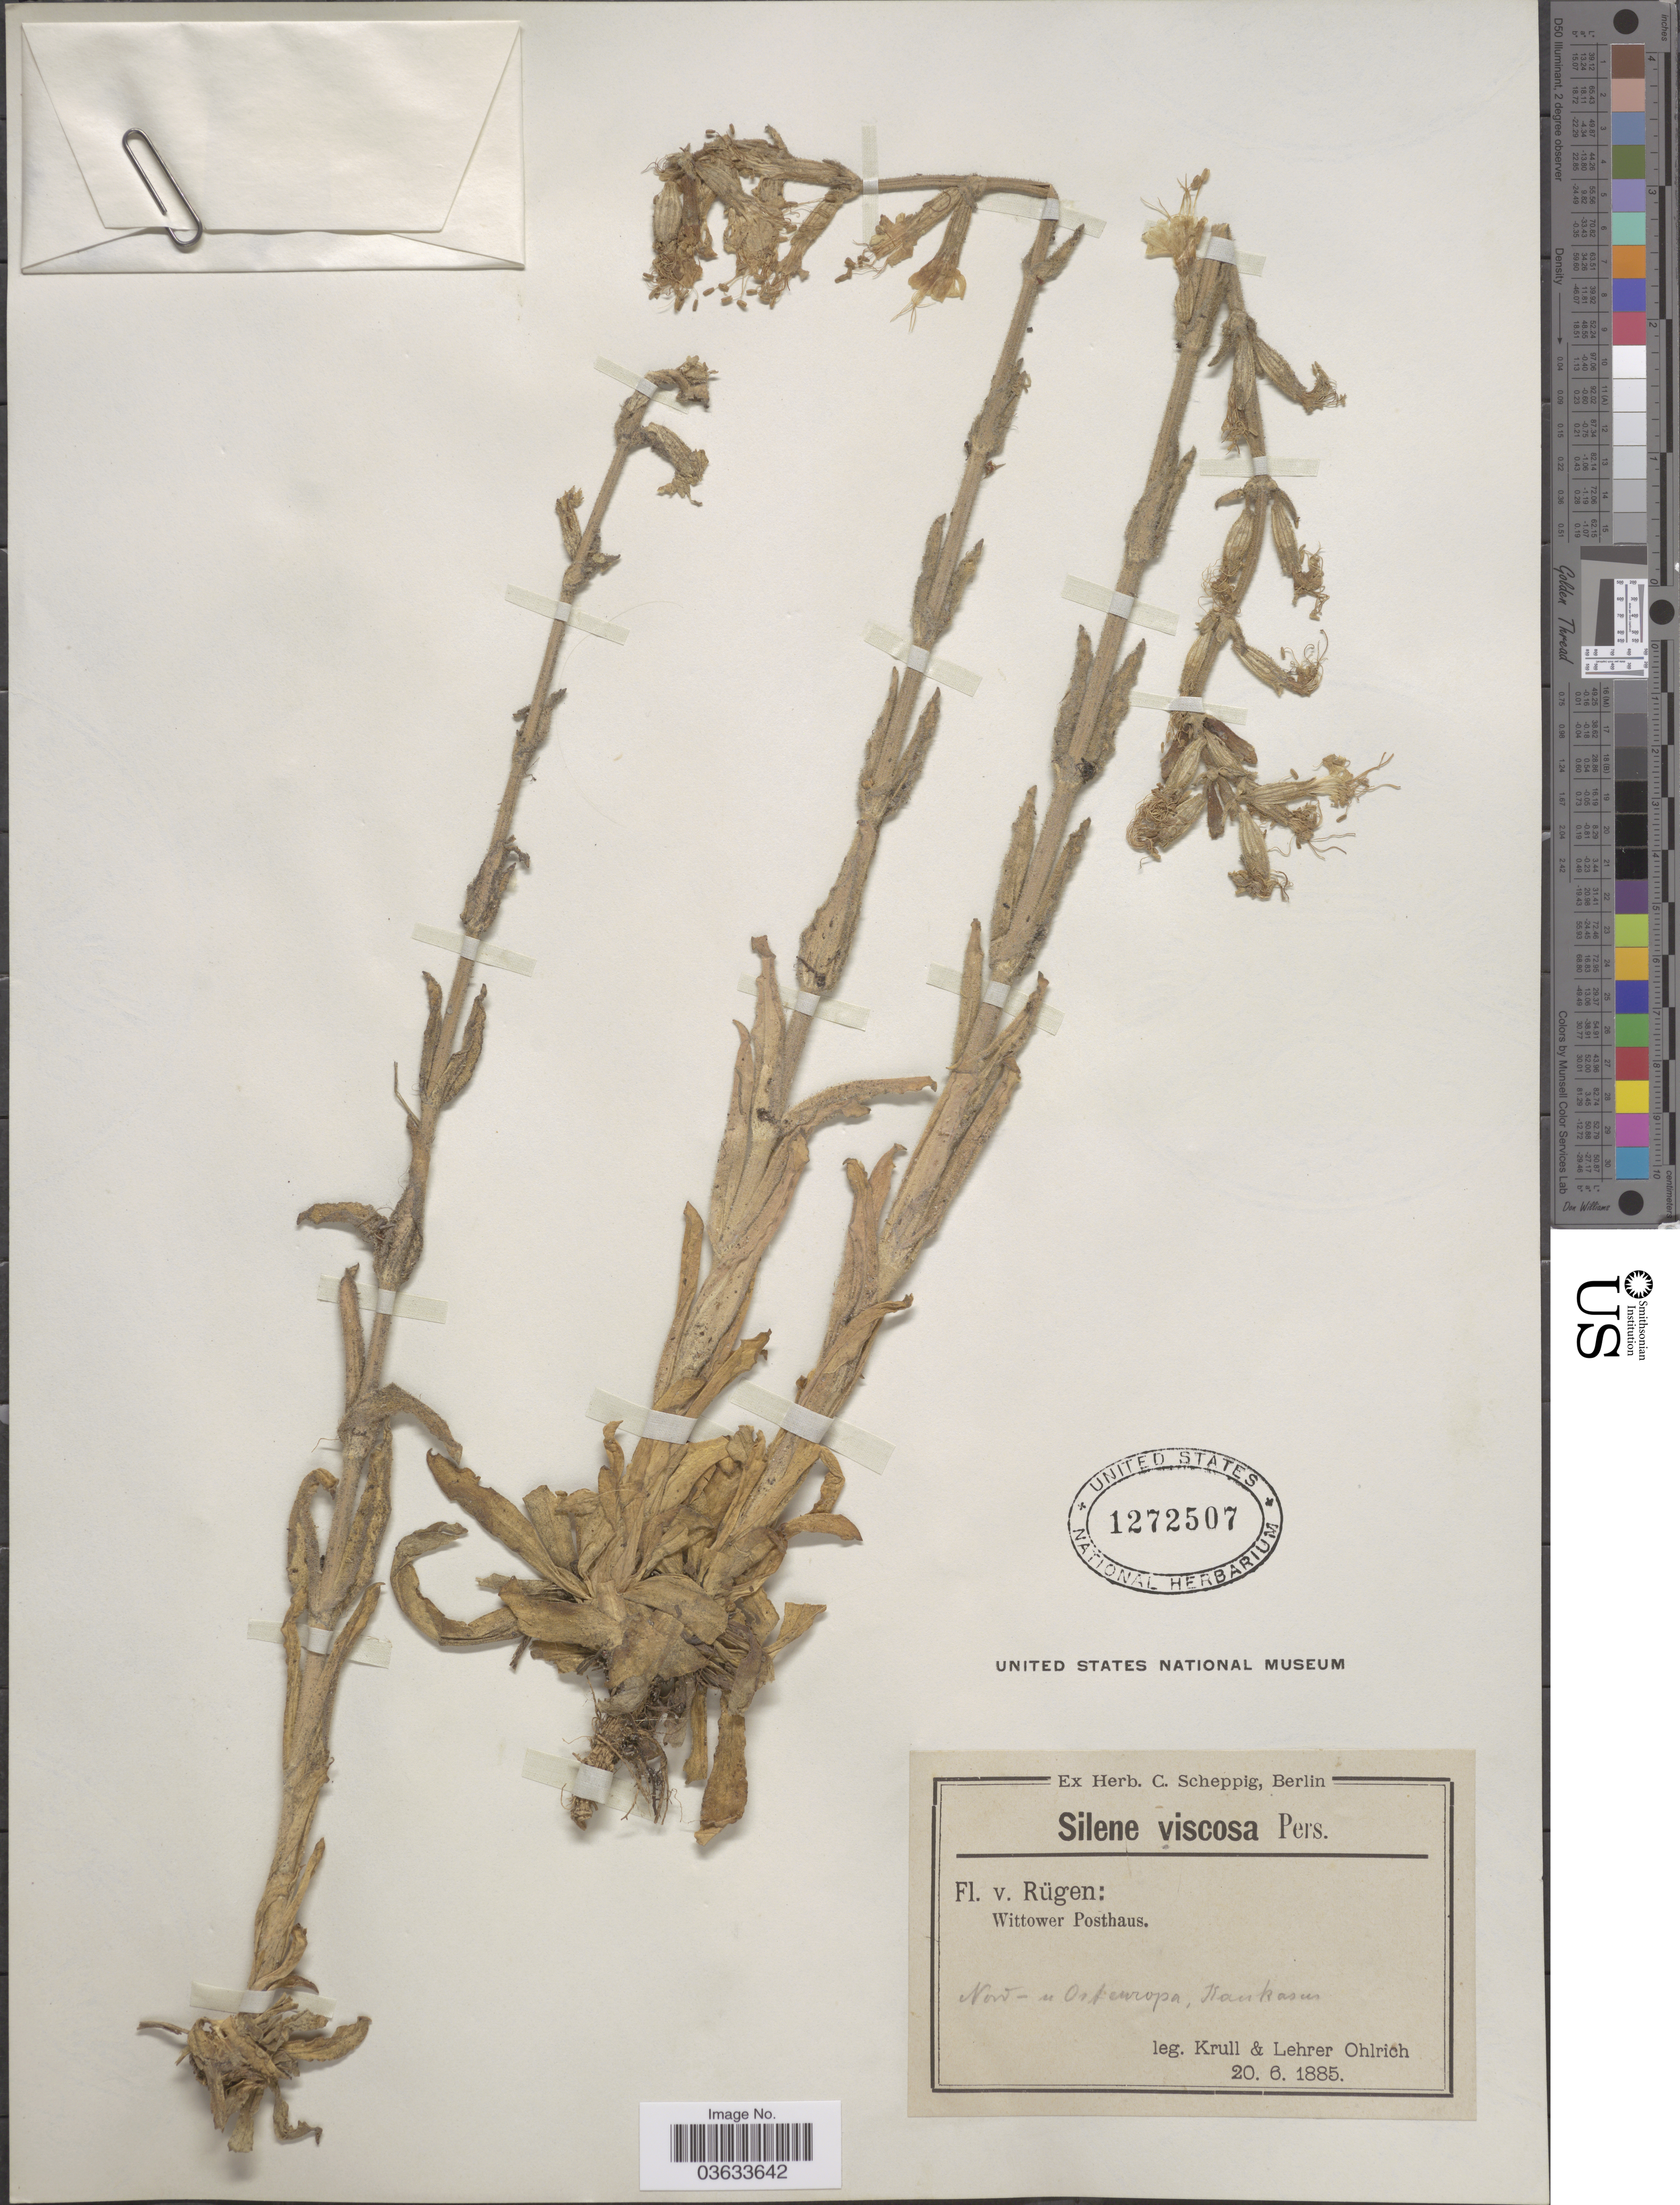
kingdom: Plantae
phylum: Tracheophyta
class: Magnoliopsida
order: Caryophyllales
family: Caryophyllaceae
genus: Silene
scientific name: Silene viscosa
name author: (L.) Pers.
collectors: K. Ohlrich & L. Ohlrich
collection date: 1885-06-20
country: Germany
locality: Rügen. Wittower Posthaus. Nord- n Ostenropa, Kankasus.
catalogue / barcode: US 1272507